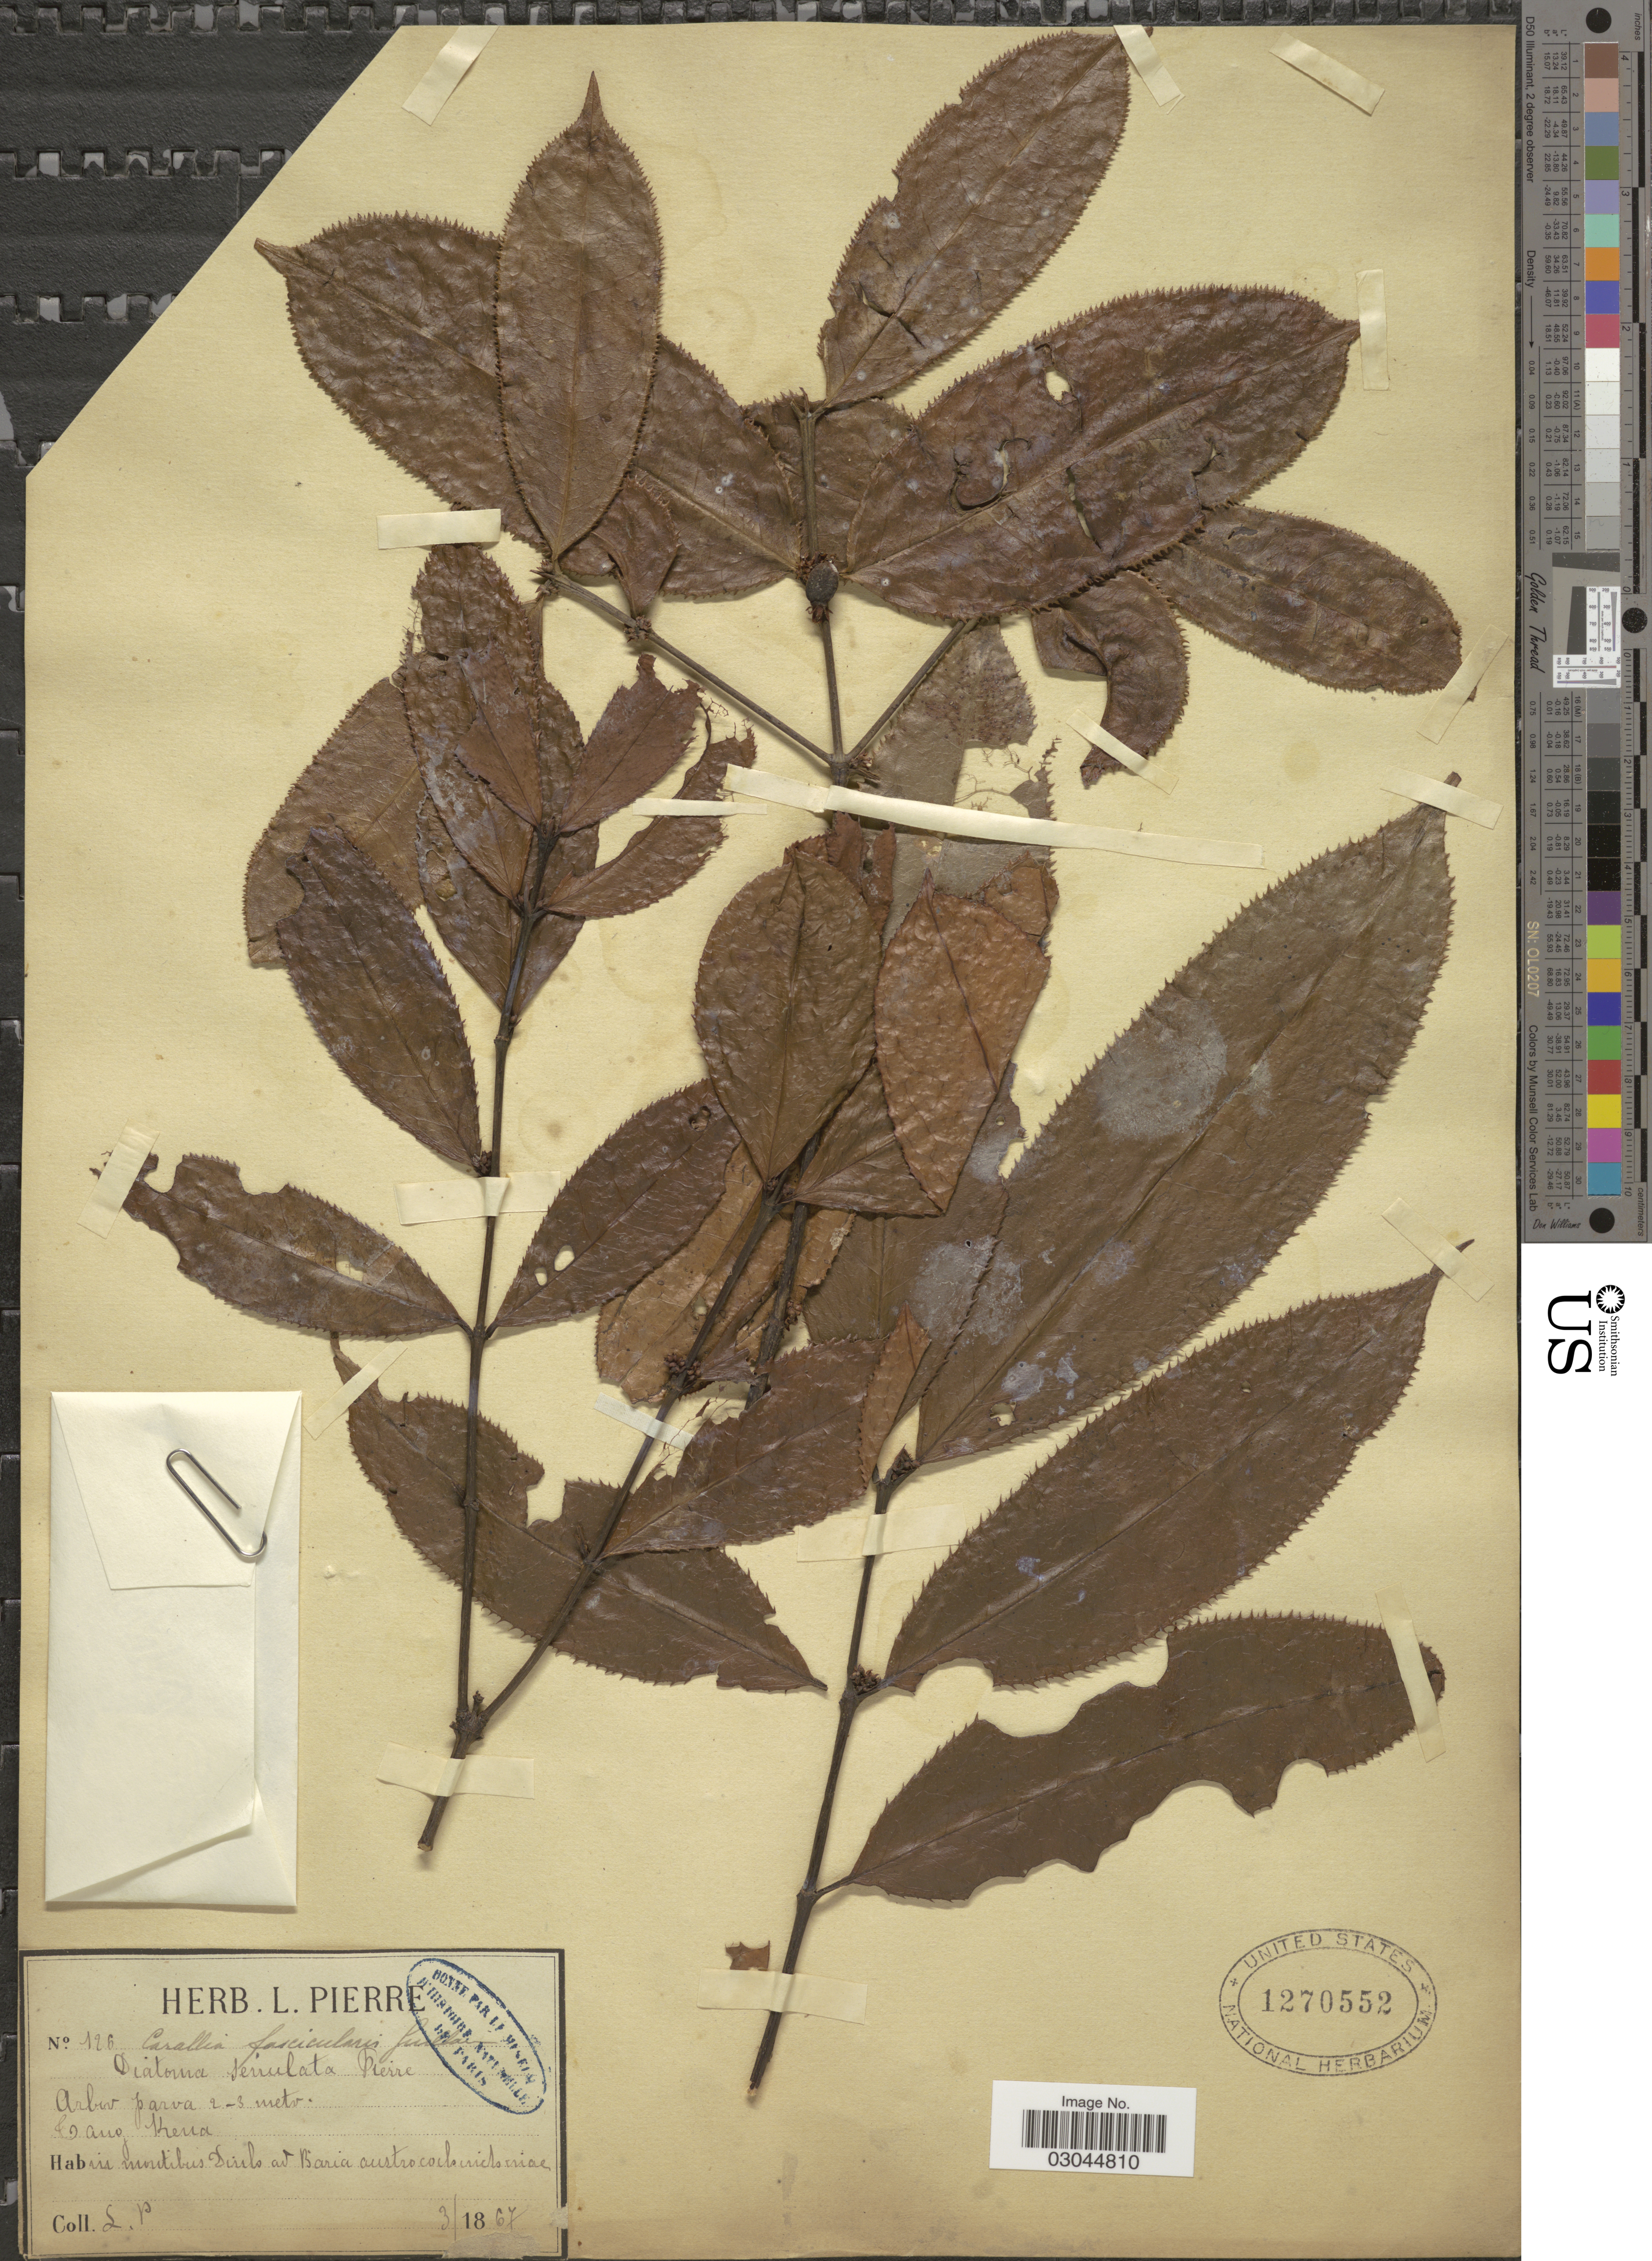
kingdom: Plantae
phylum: Tracheophyta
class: Magnoliopsida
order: Malpighiales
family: Rhizophoraceae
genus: Carallia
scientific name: Carallia fascicularis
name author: Guillaumin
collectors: L. Pierre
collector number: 126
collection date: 1867-03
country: Vietnam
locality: Cano Keria, in montibus Dirrlo ad Baria austrocochinchinae.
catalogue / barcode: US 1270552